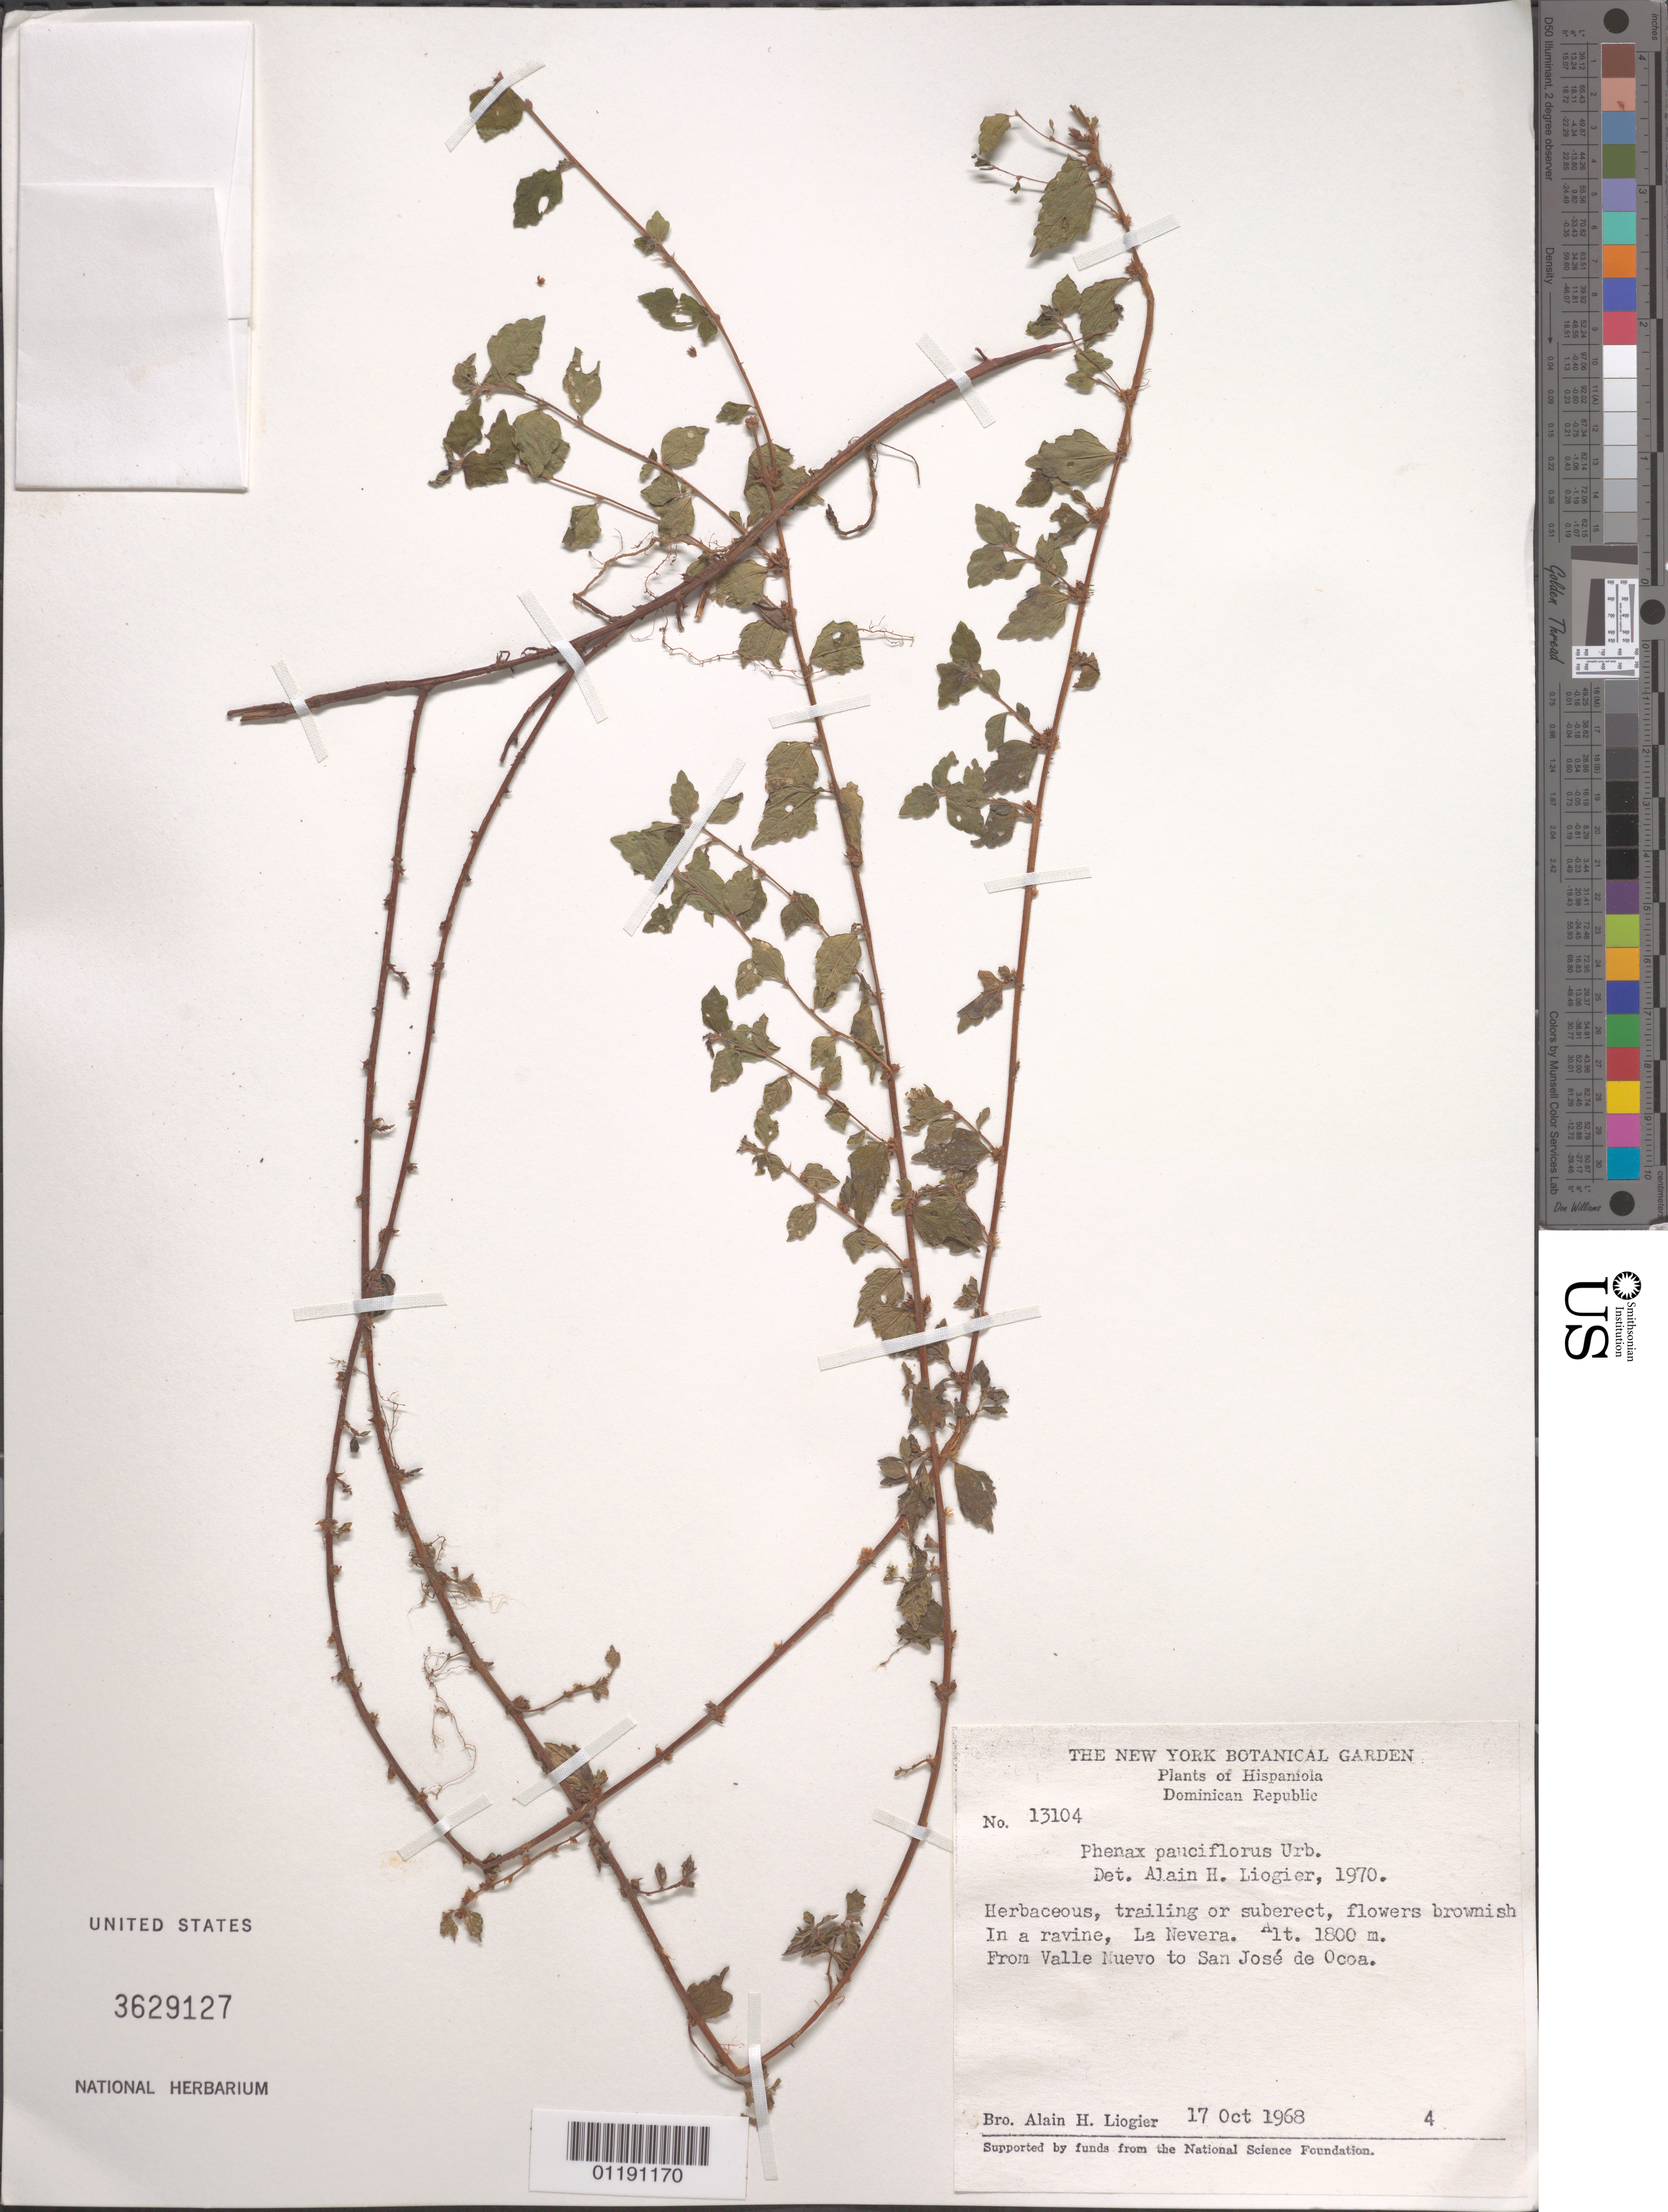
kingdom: Plantae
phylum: Tracheophyta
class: Magnoliopsida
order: Rosales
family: Urticaceae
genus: Phenax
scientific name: Phenax pauciflorus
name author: Urb.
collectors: A. H. Liogier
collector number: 13104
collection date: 1968-10-17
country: Dominican Republic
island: Hispaniola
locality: La Nevera. From Valle Nuevo to San José de Ocoa.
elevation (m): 1800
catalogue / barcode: US 3629127